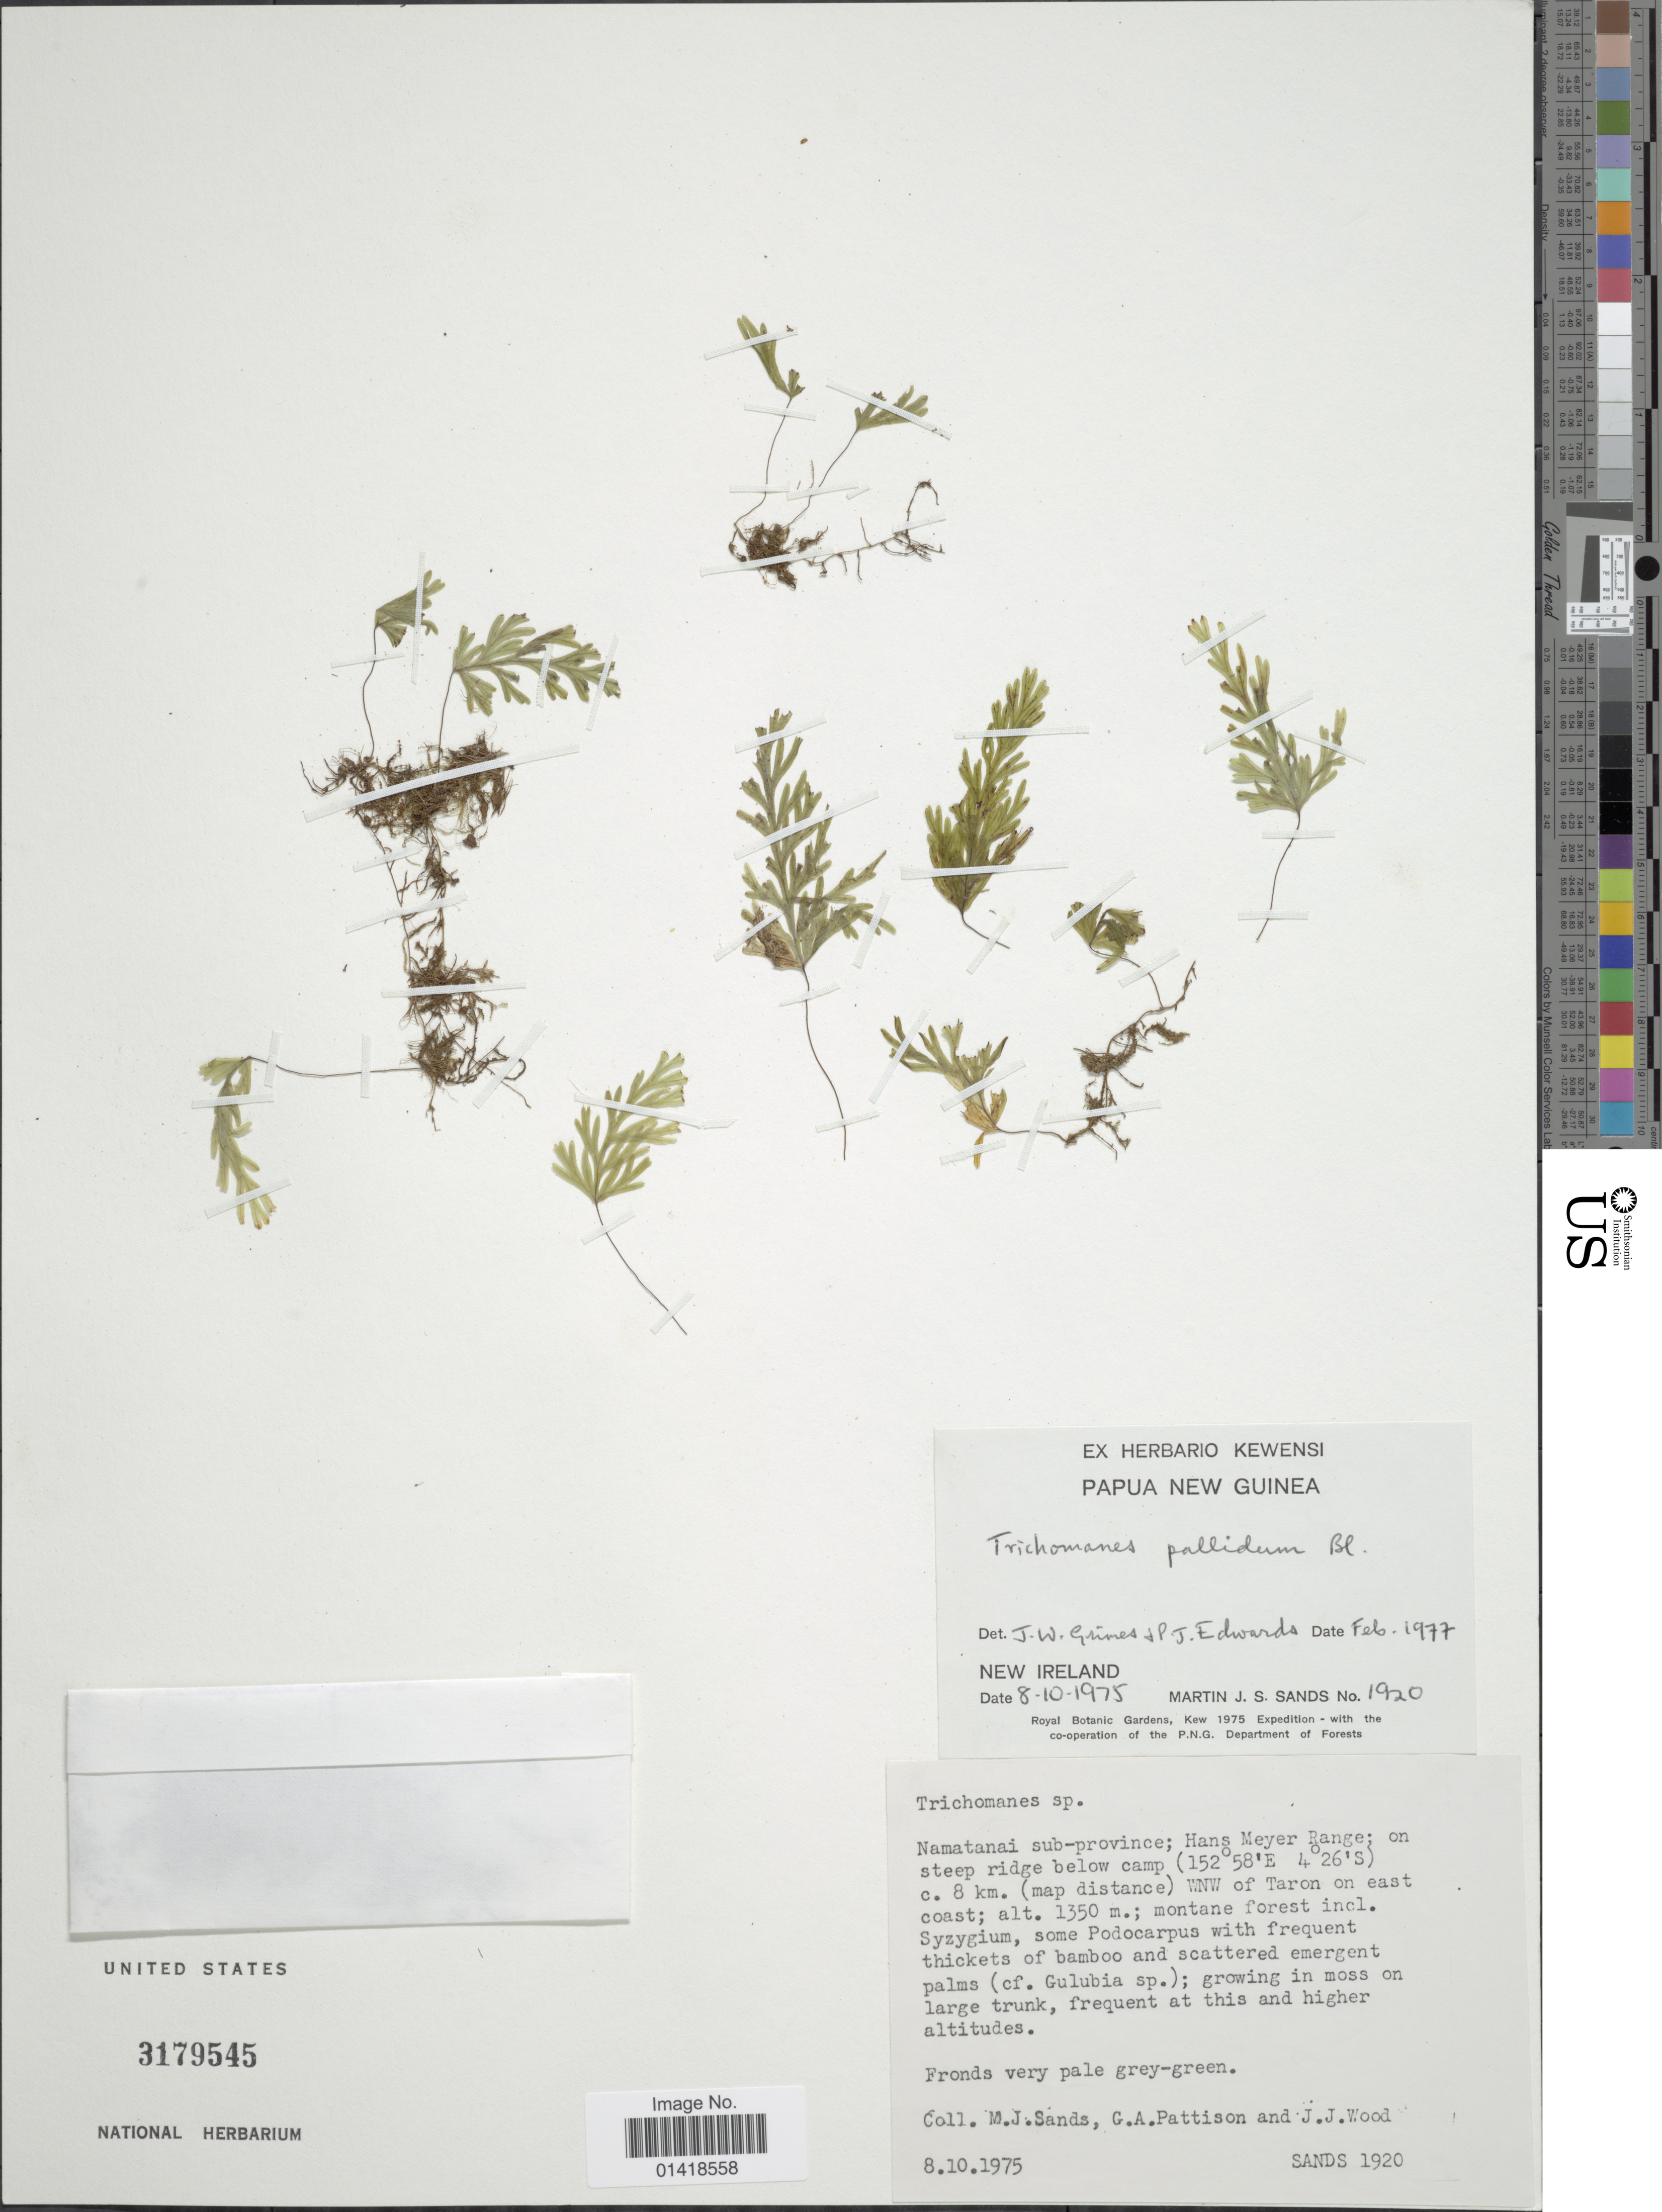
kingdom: Plantae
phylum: Tracheophyta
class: Polypodiopsida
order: Hymenophyllales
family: Hymenophyllaceae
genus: Hymenophyllum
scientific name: Hymenophyllum pallidum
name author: (Blume) Ebihara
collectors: M. Sands, G. Pattison & J. Wood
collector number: Sands 1920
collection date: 1975-10-08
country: Papua New Guinea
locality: Namatanai sub-province; Hang Meyer Range; on steep ridge below camp. 8 km (map distance) WNw of Taron on east coast, New Ireland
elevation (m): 1350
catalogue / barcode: US 3179545